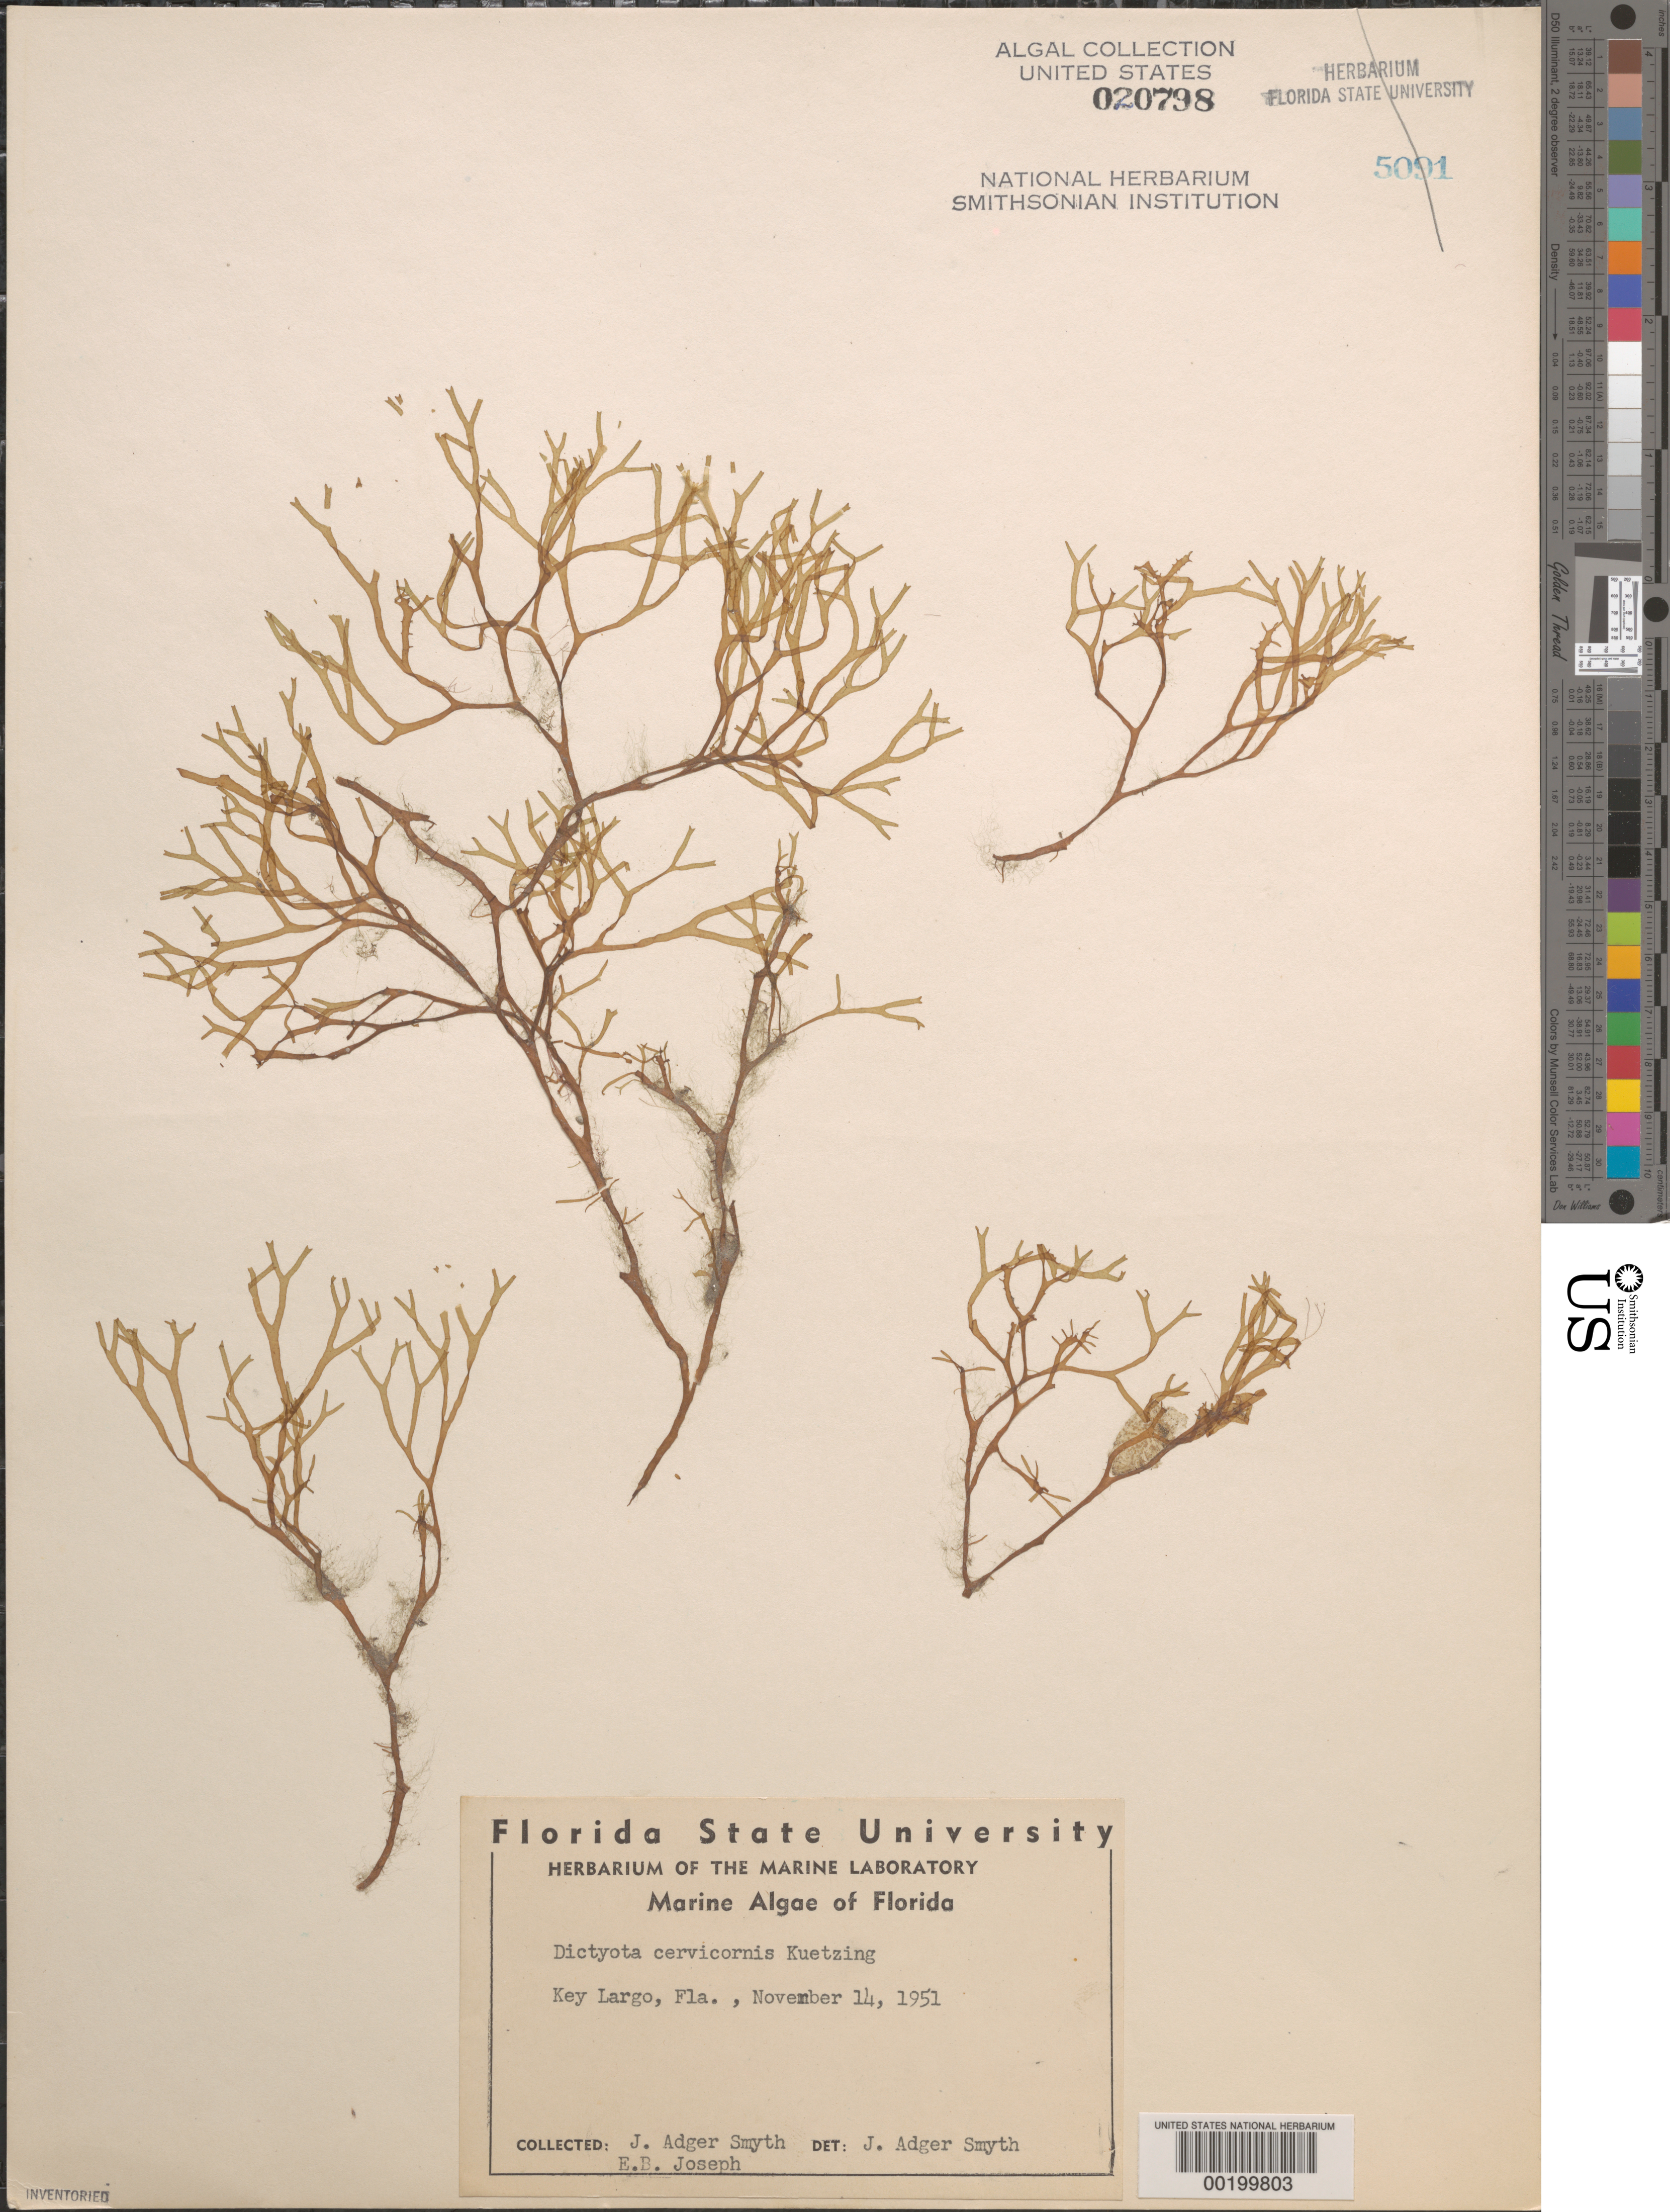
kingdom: Chromista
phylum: Ochrophyta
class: Phaeophyceae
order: Dictyotales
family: Dictyotaceae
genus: Dictyota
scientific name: Dictyota cervicornis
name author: Kütz.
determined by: Smyth, J. A.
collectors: J. Smyth & E. Joseph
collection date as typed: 14 Nov 1951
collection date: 1951-11-14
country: United States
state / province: Florida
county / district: Monroe County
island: Key Largo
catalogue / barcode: US 20798